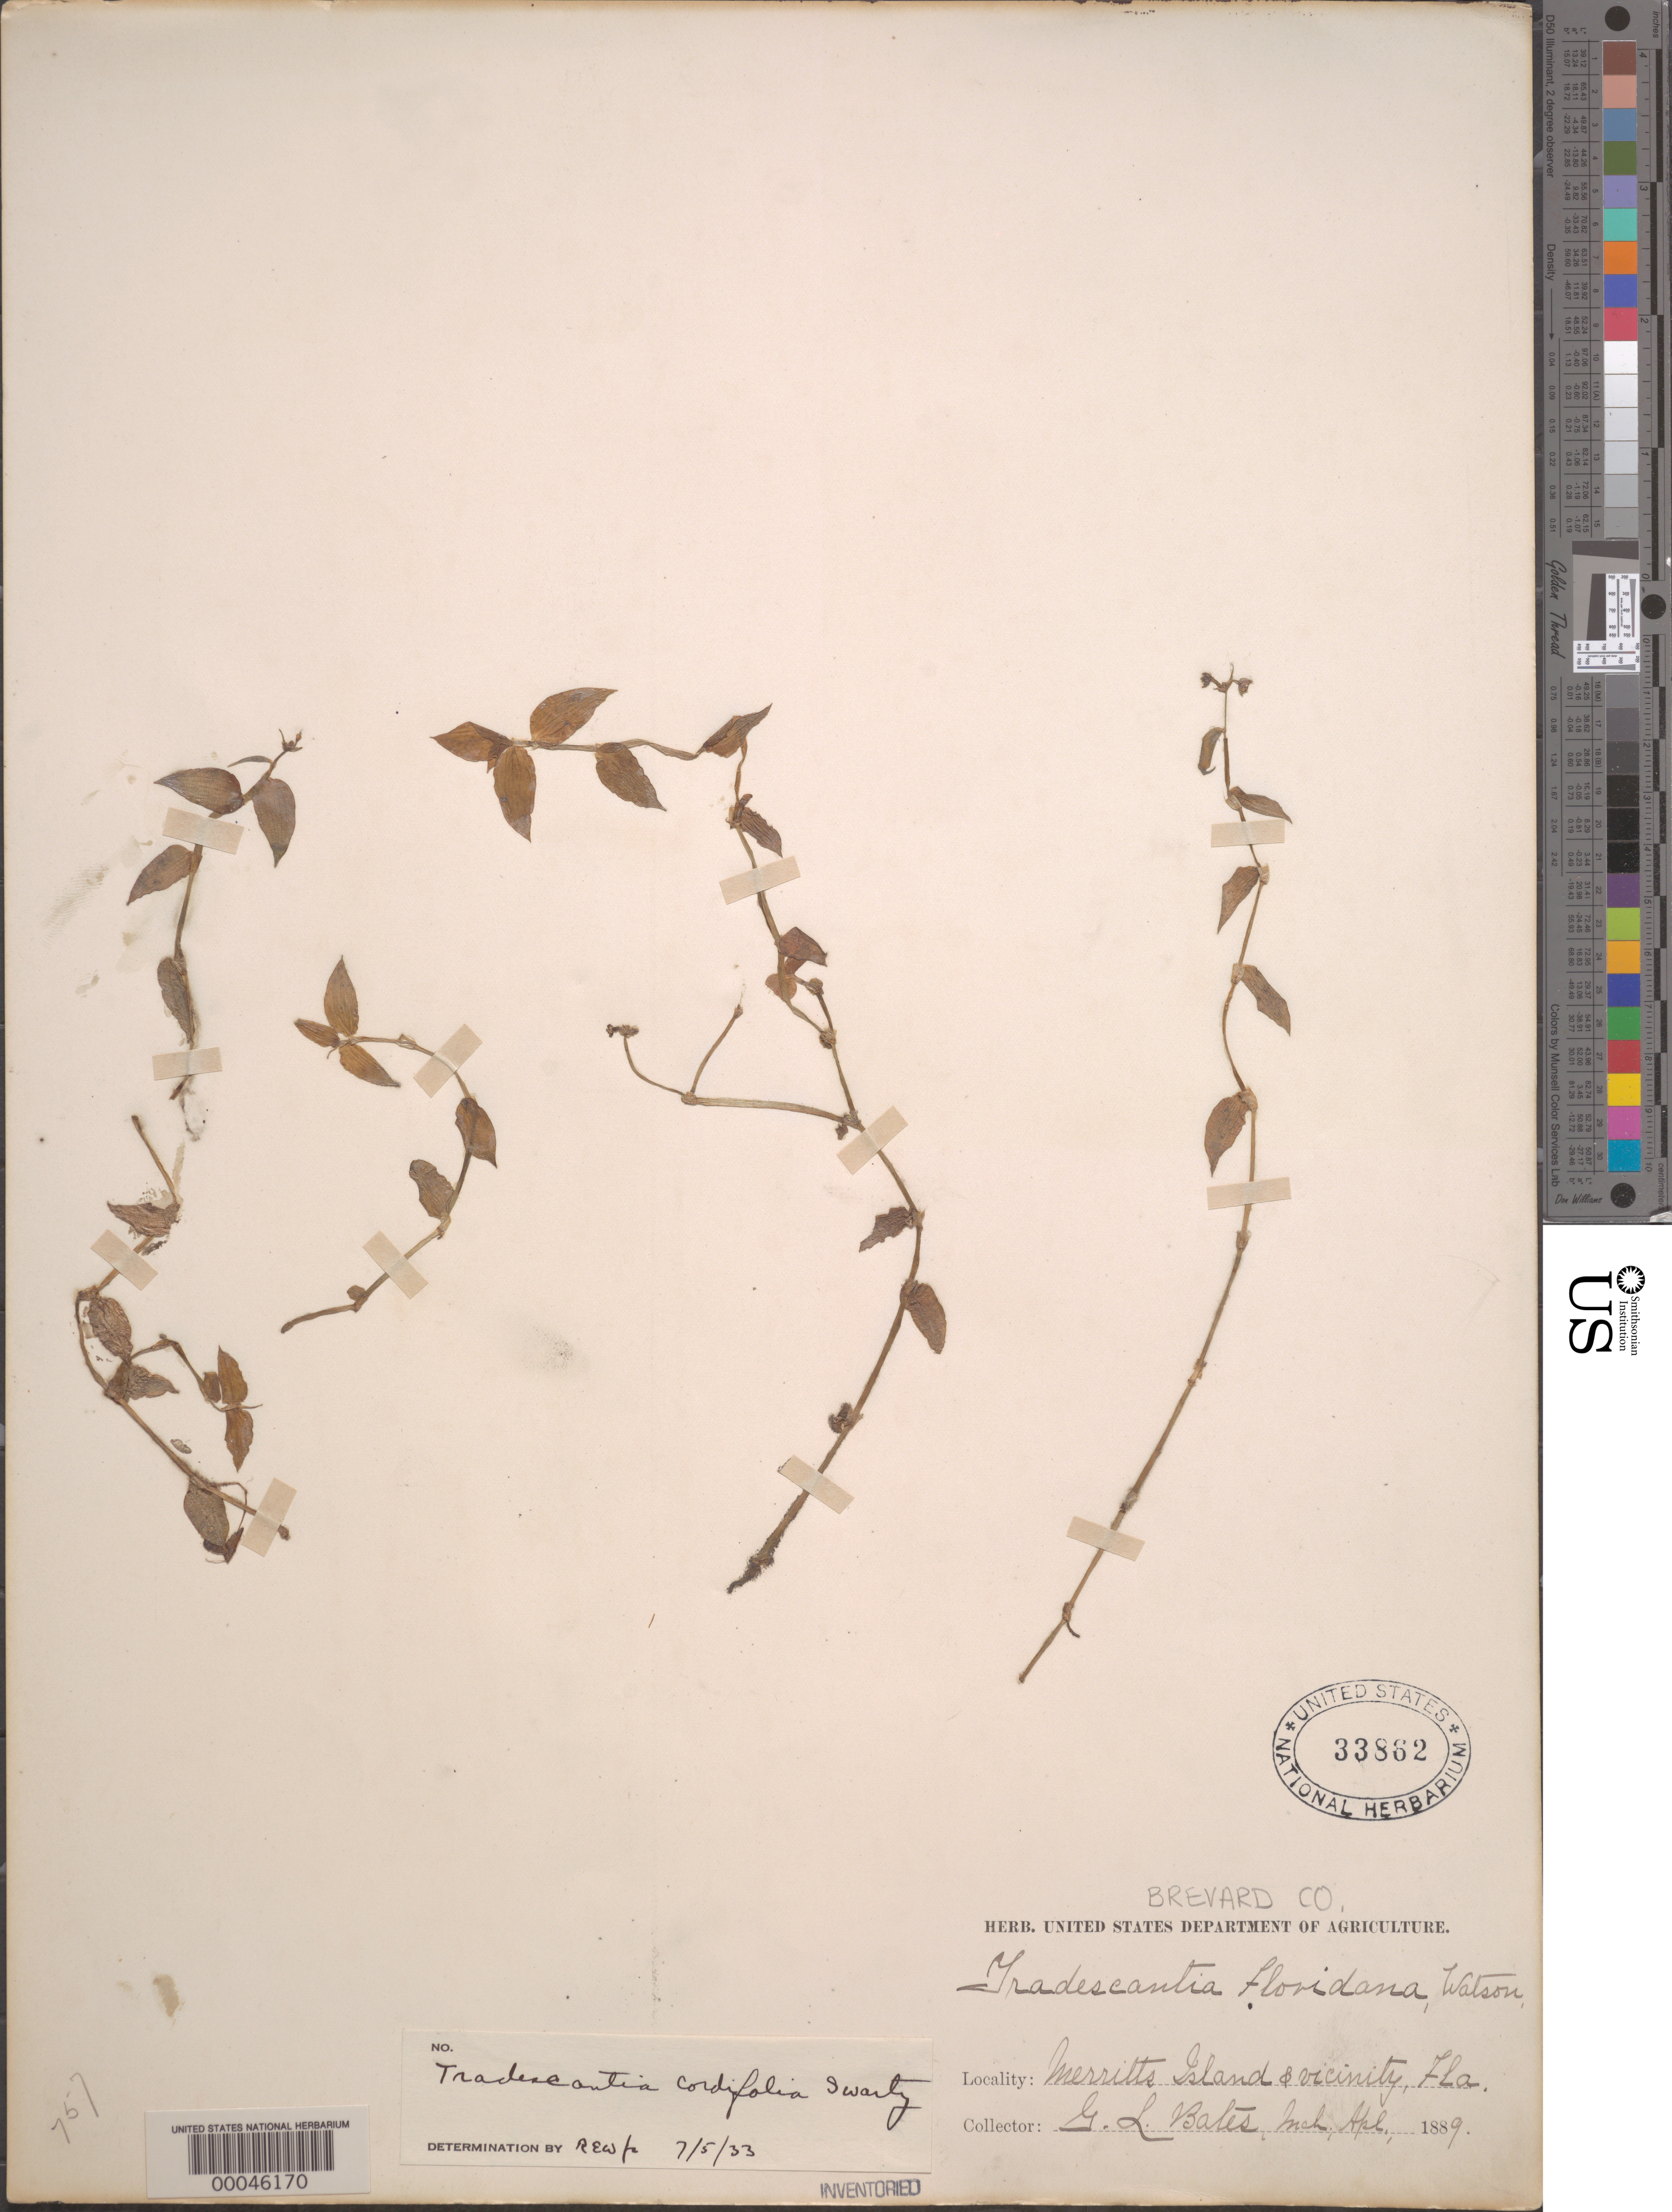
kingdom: Plantae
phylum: Tracheophyta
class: Liliopsida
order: Commelinales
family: Commelinaceae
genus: Callisia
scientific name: Callisia cordifolia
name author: (Sw.) E.S. Anderson & Woodson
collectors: G. Bates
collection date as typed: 1889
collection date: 1889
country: United States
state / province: Florida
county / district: Brevard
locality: Merritts island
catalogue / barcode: US 33862